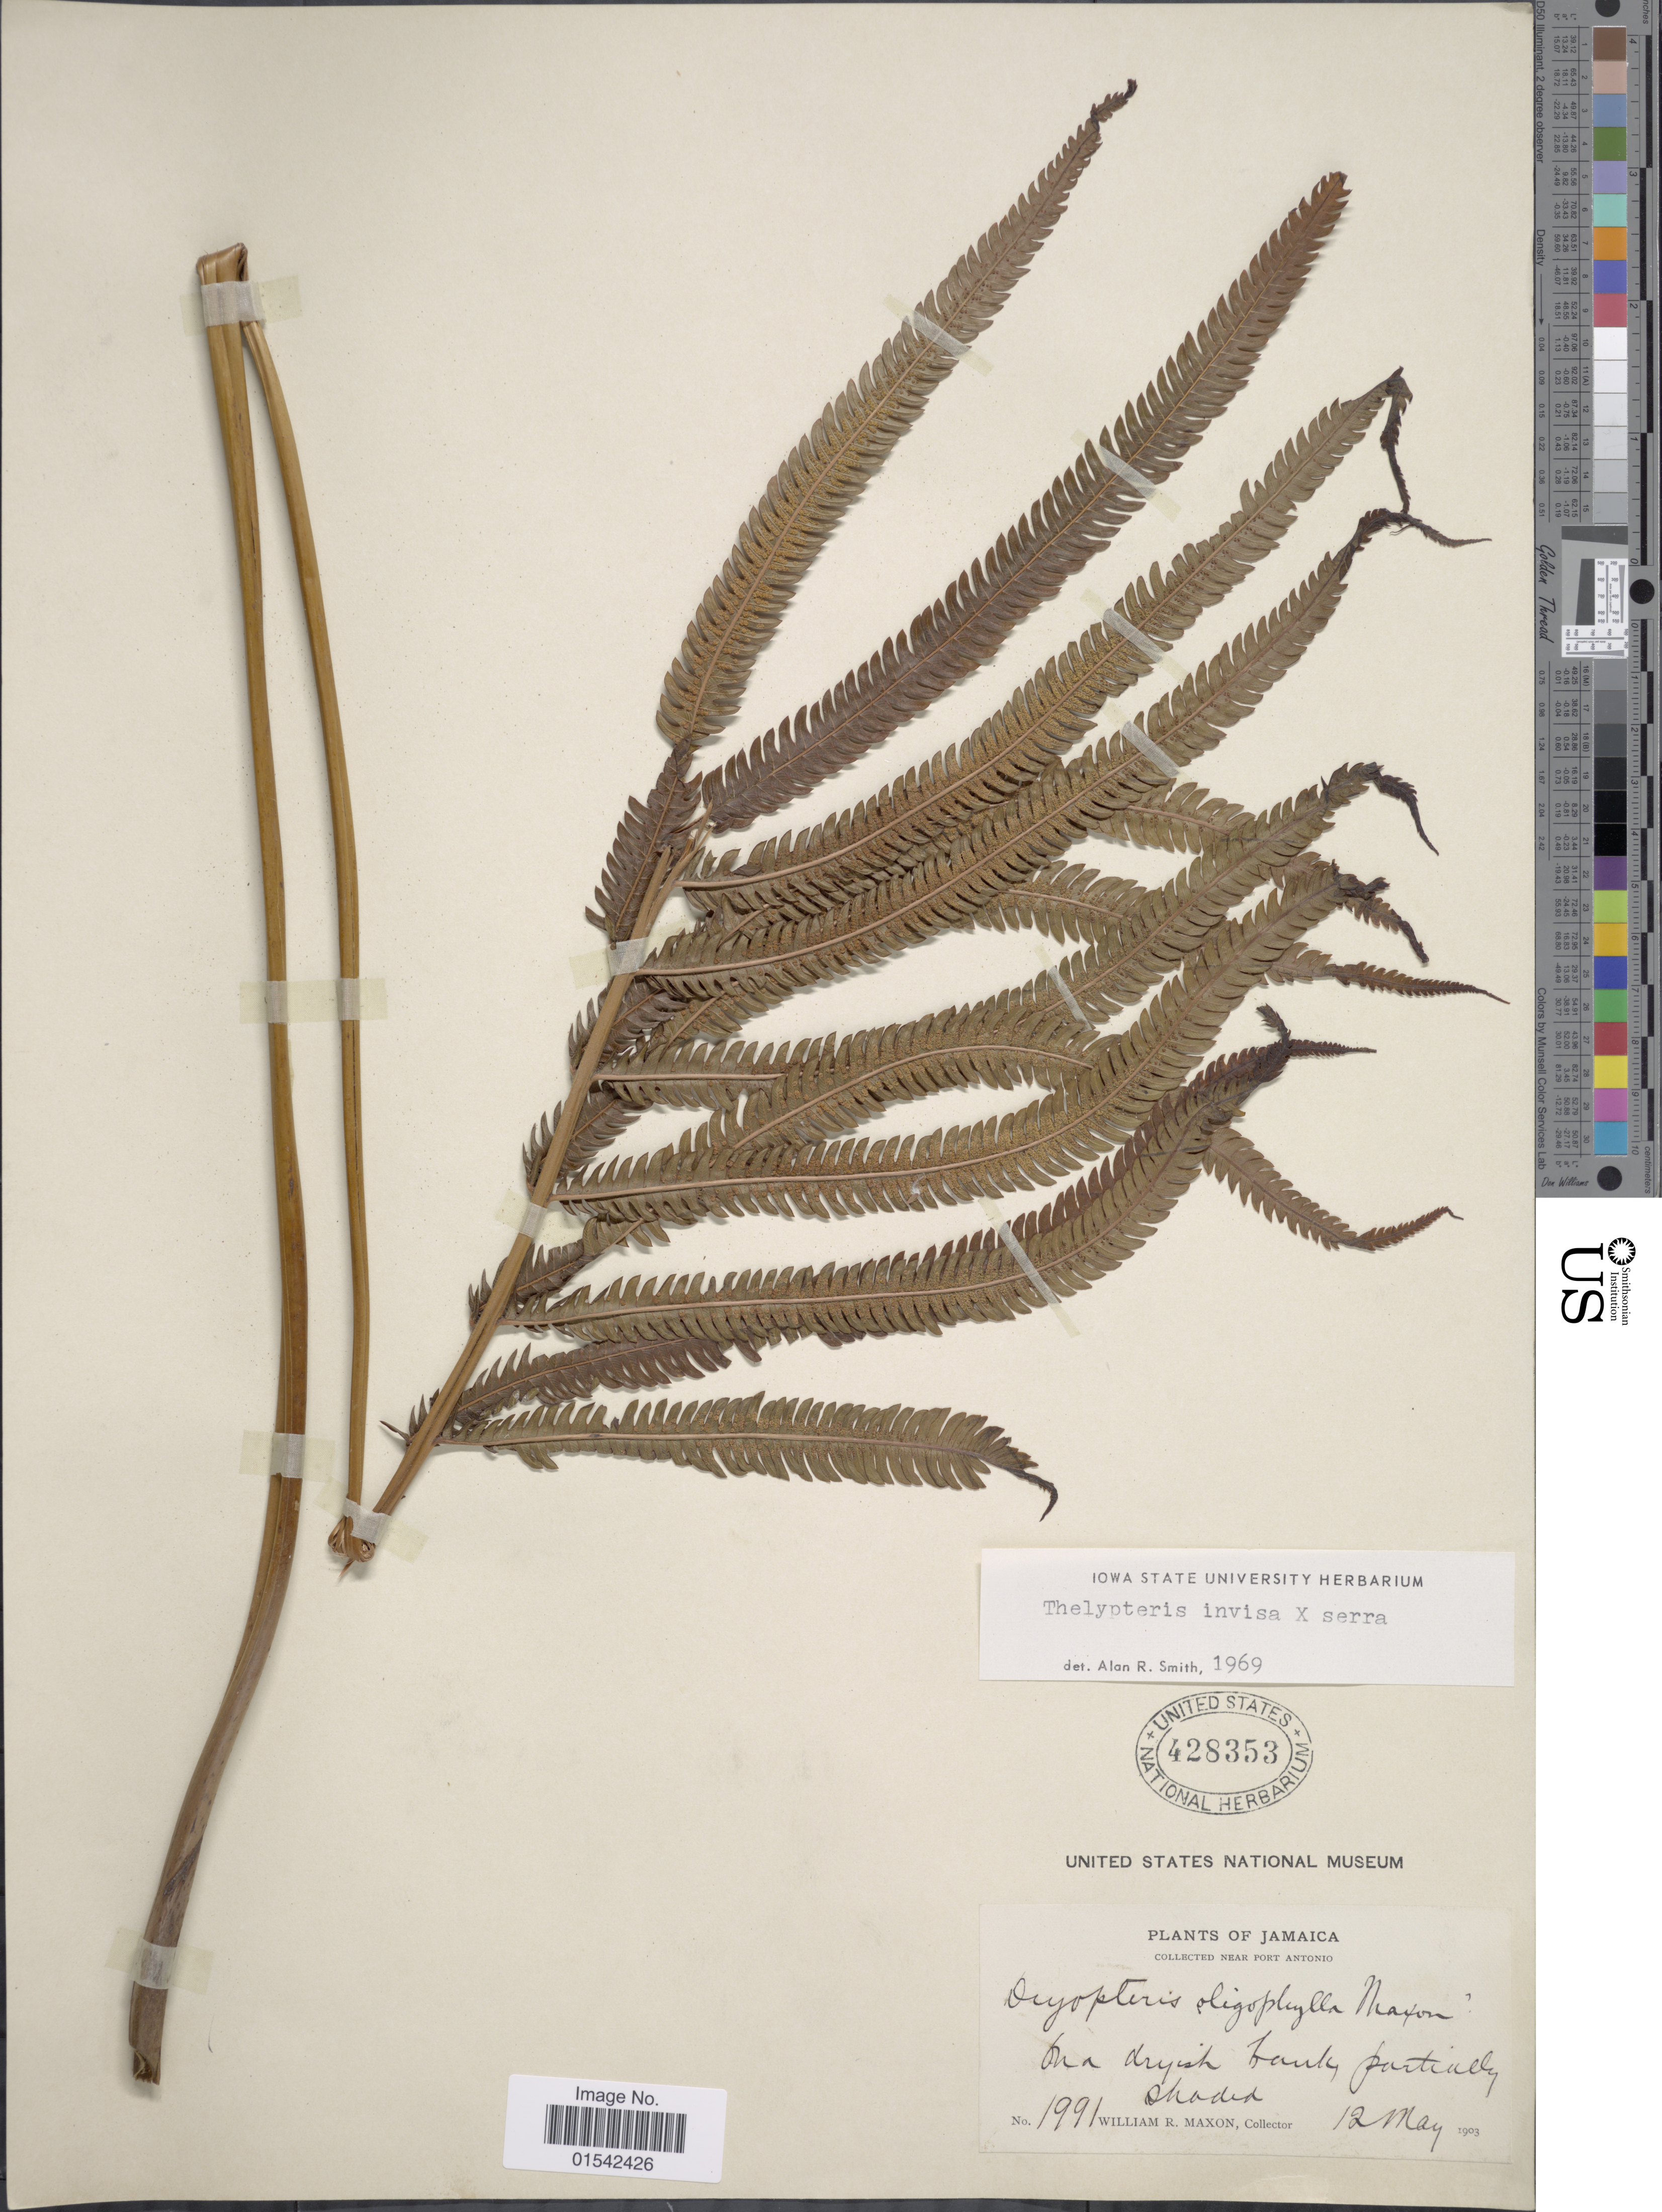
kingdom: Plantae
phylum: Tracheophyta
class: Polypodiopsida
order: Polypodiales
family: Thelypteridaceae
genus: Cyclosorus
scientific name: x C. serra (Sw.) Farw.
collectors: W. R. Maxon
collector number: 1991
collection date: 1903-05-12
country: Jamaica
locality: Near Port Antonio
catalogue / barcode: US 428353